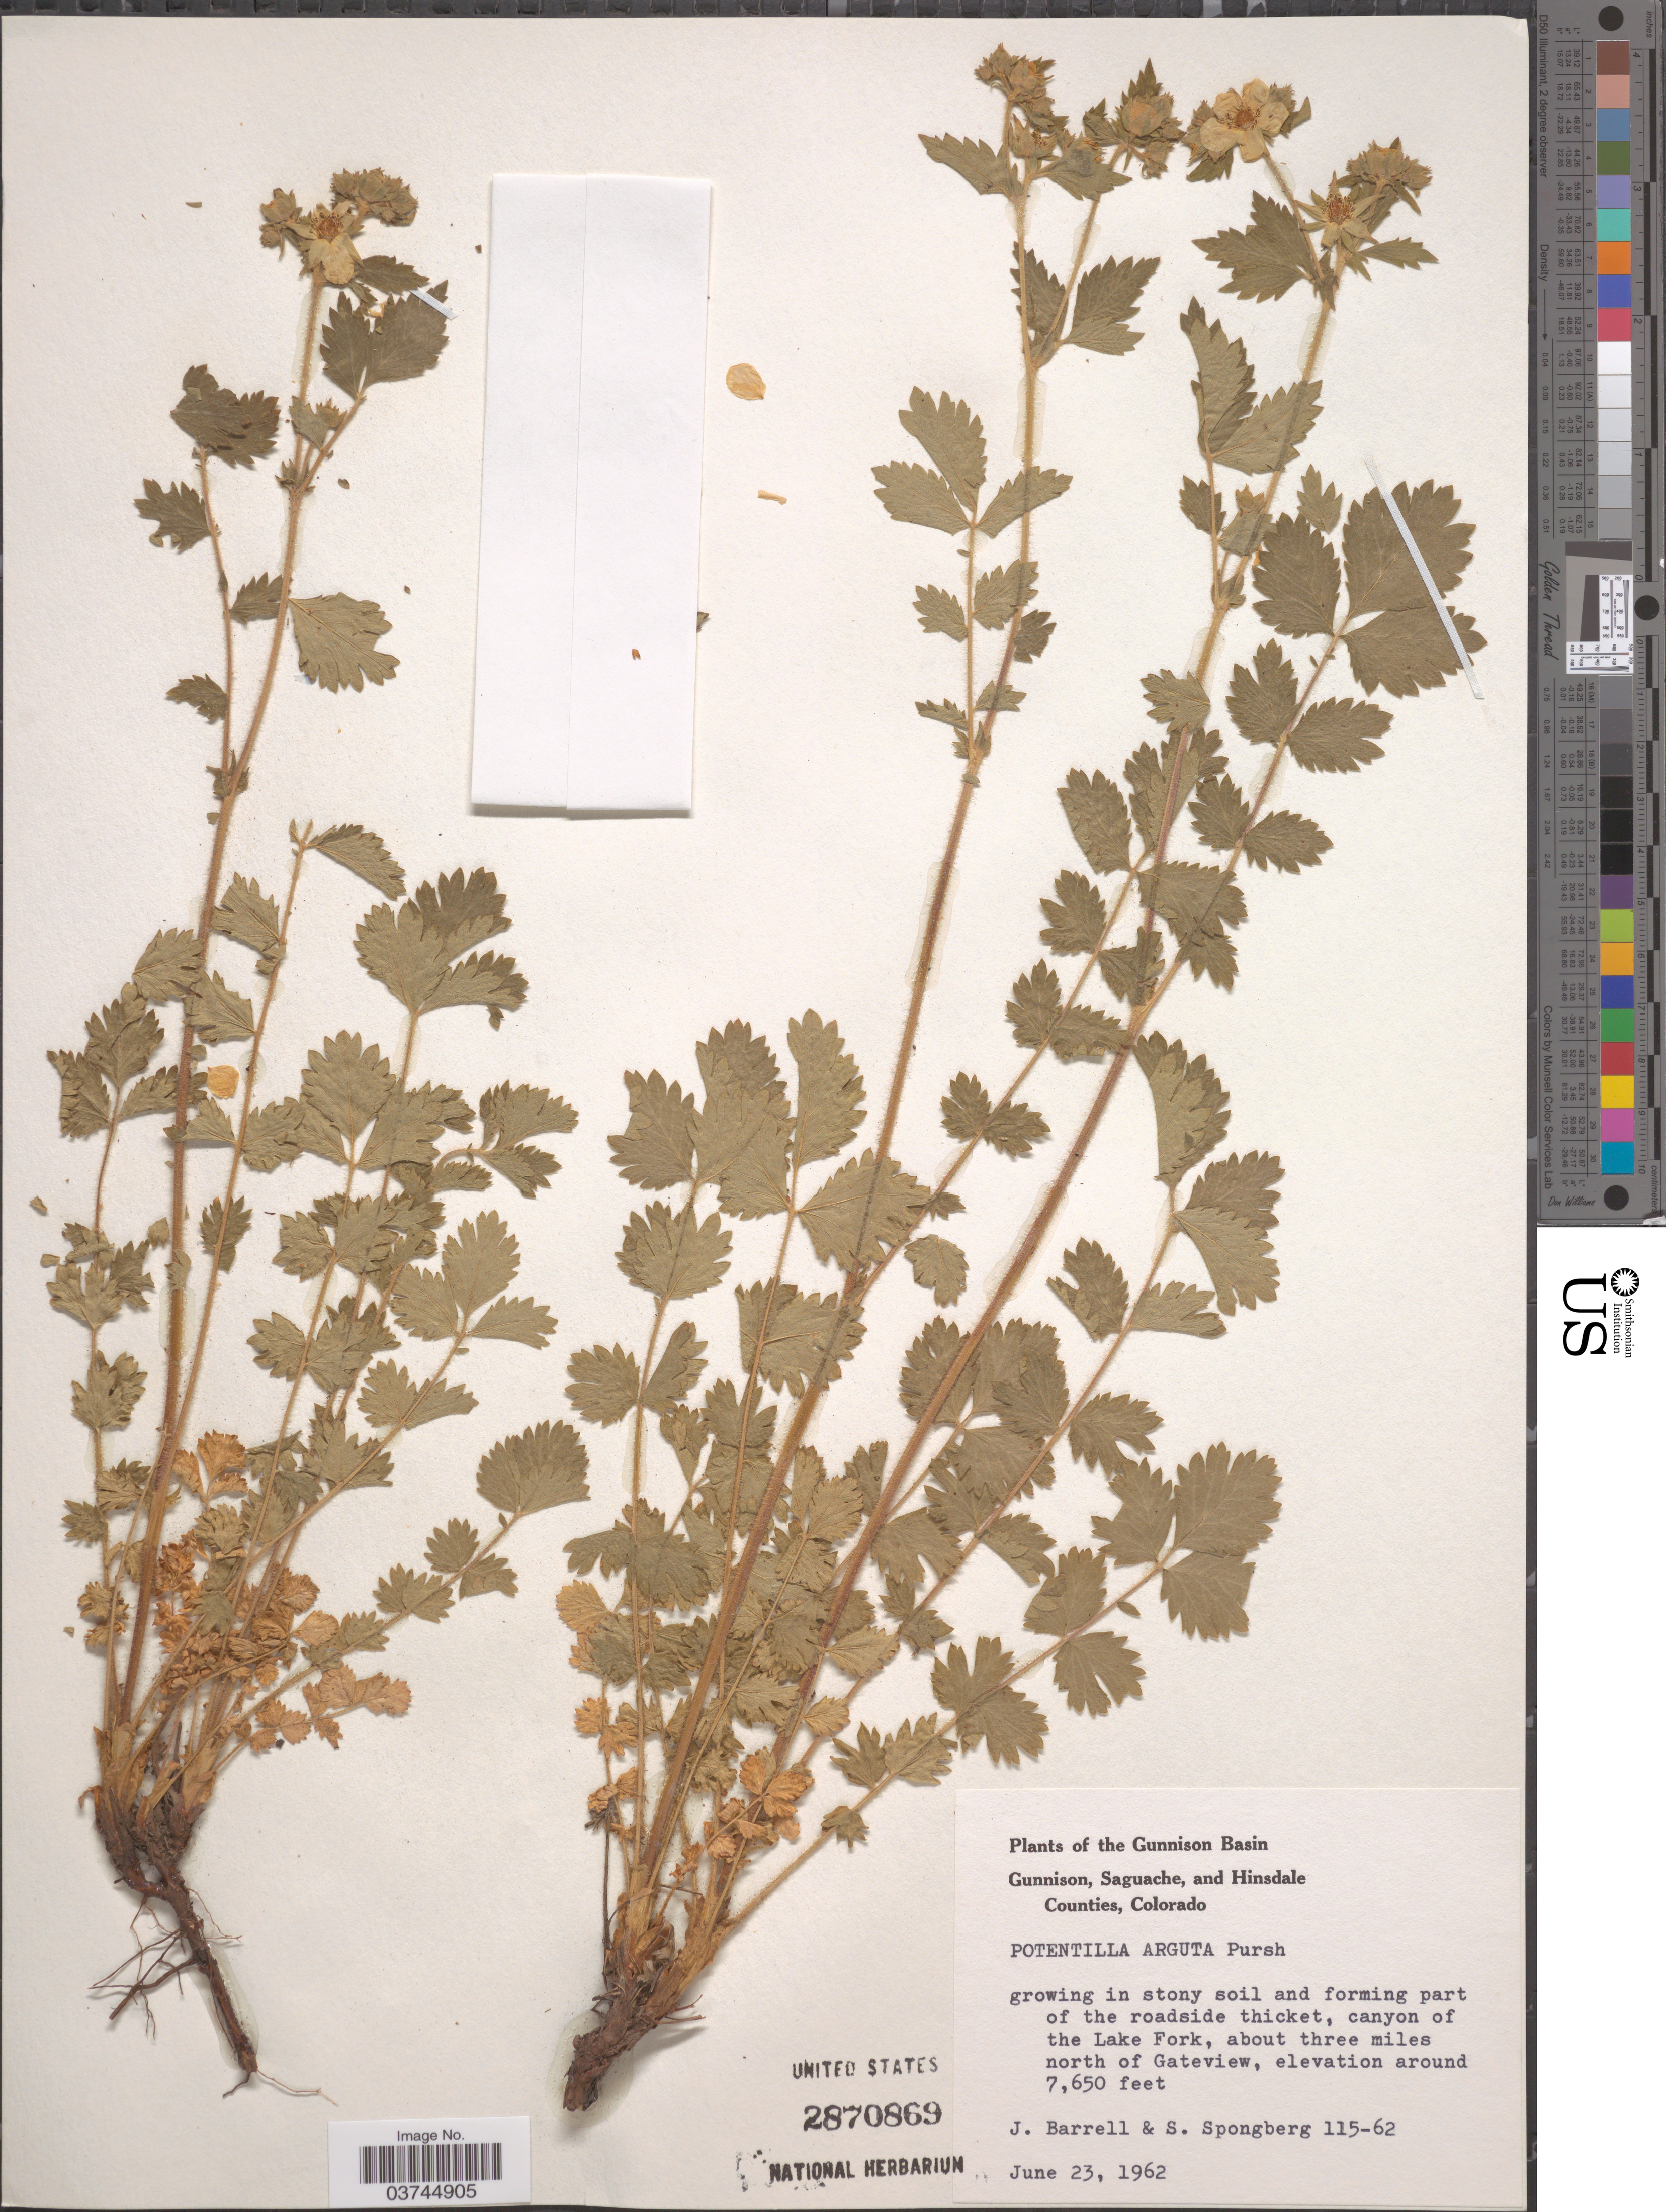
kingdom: Plantae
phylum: Tracheophyta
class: Magnoliopsida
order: Rosales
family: Rosaceae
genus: Drymocallis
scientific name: Drymocallis arguta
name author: (Pursh) Rydb.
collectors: J. Barrell & S. A.Spongberg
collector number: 115-62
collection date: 1962-06-23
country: United States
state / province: Colorado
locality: Gunnison Basin. Gunnison, Saguache, and Hinsdale Counties. Canyon of the Lake Fork, about three miles north of Gateview.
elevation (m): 2332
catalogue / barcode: US 2870869